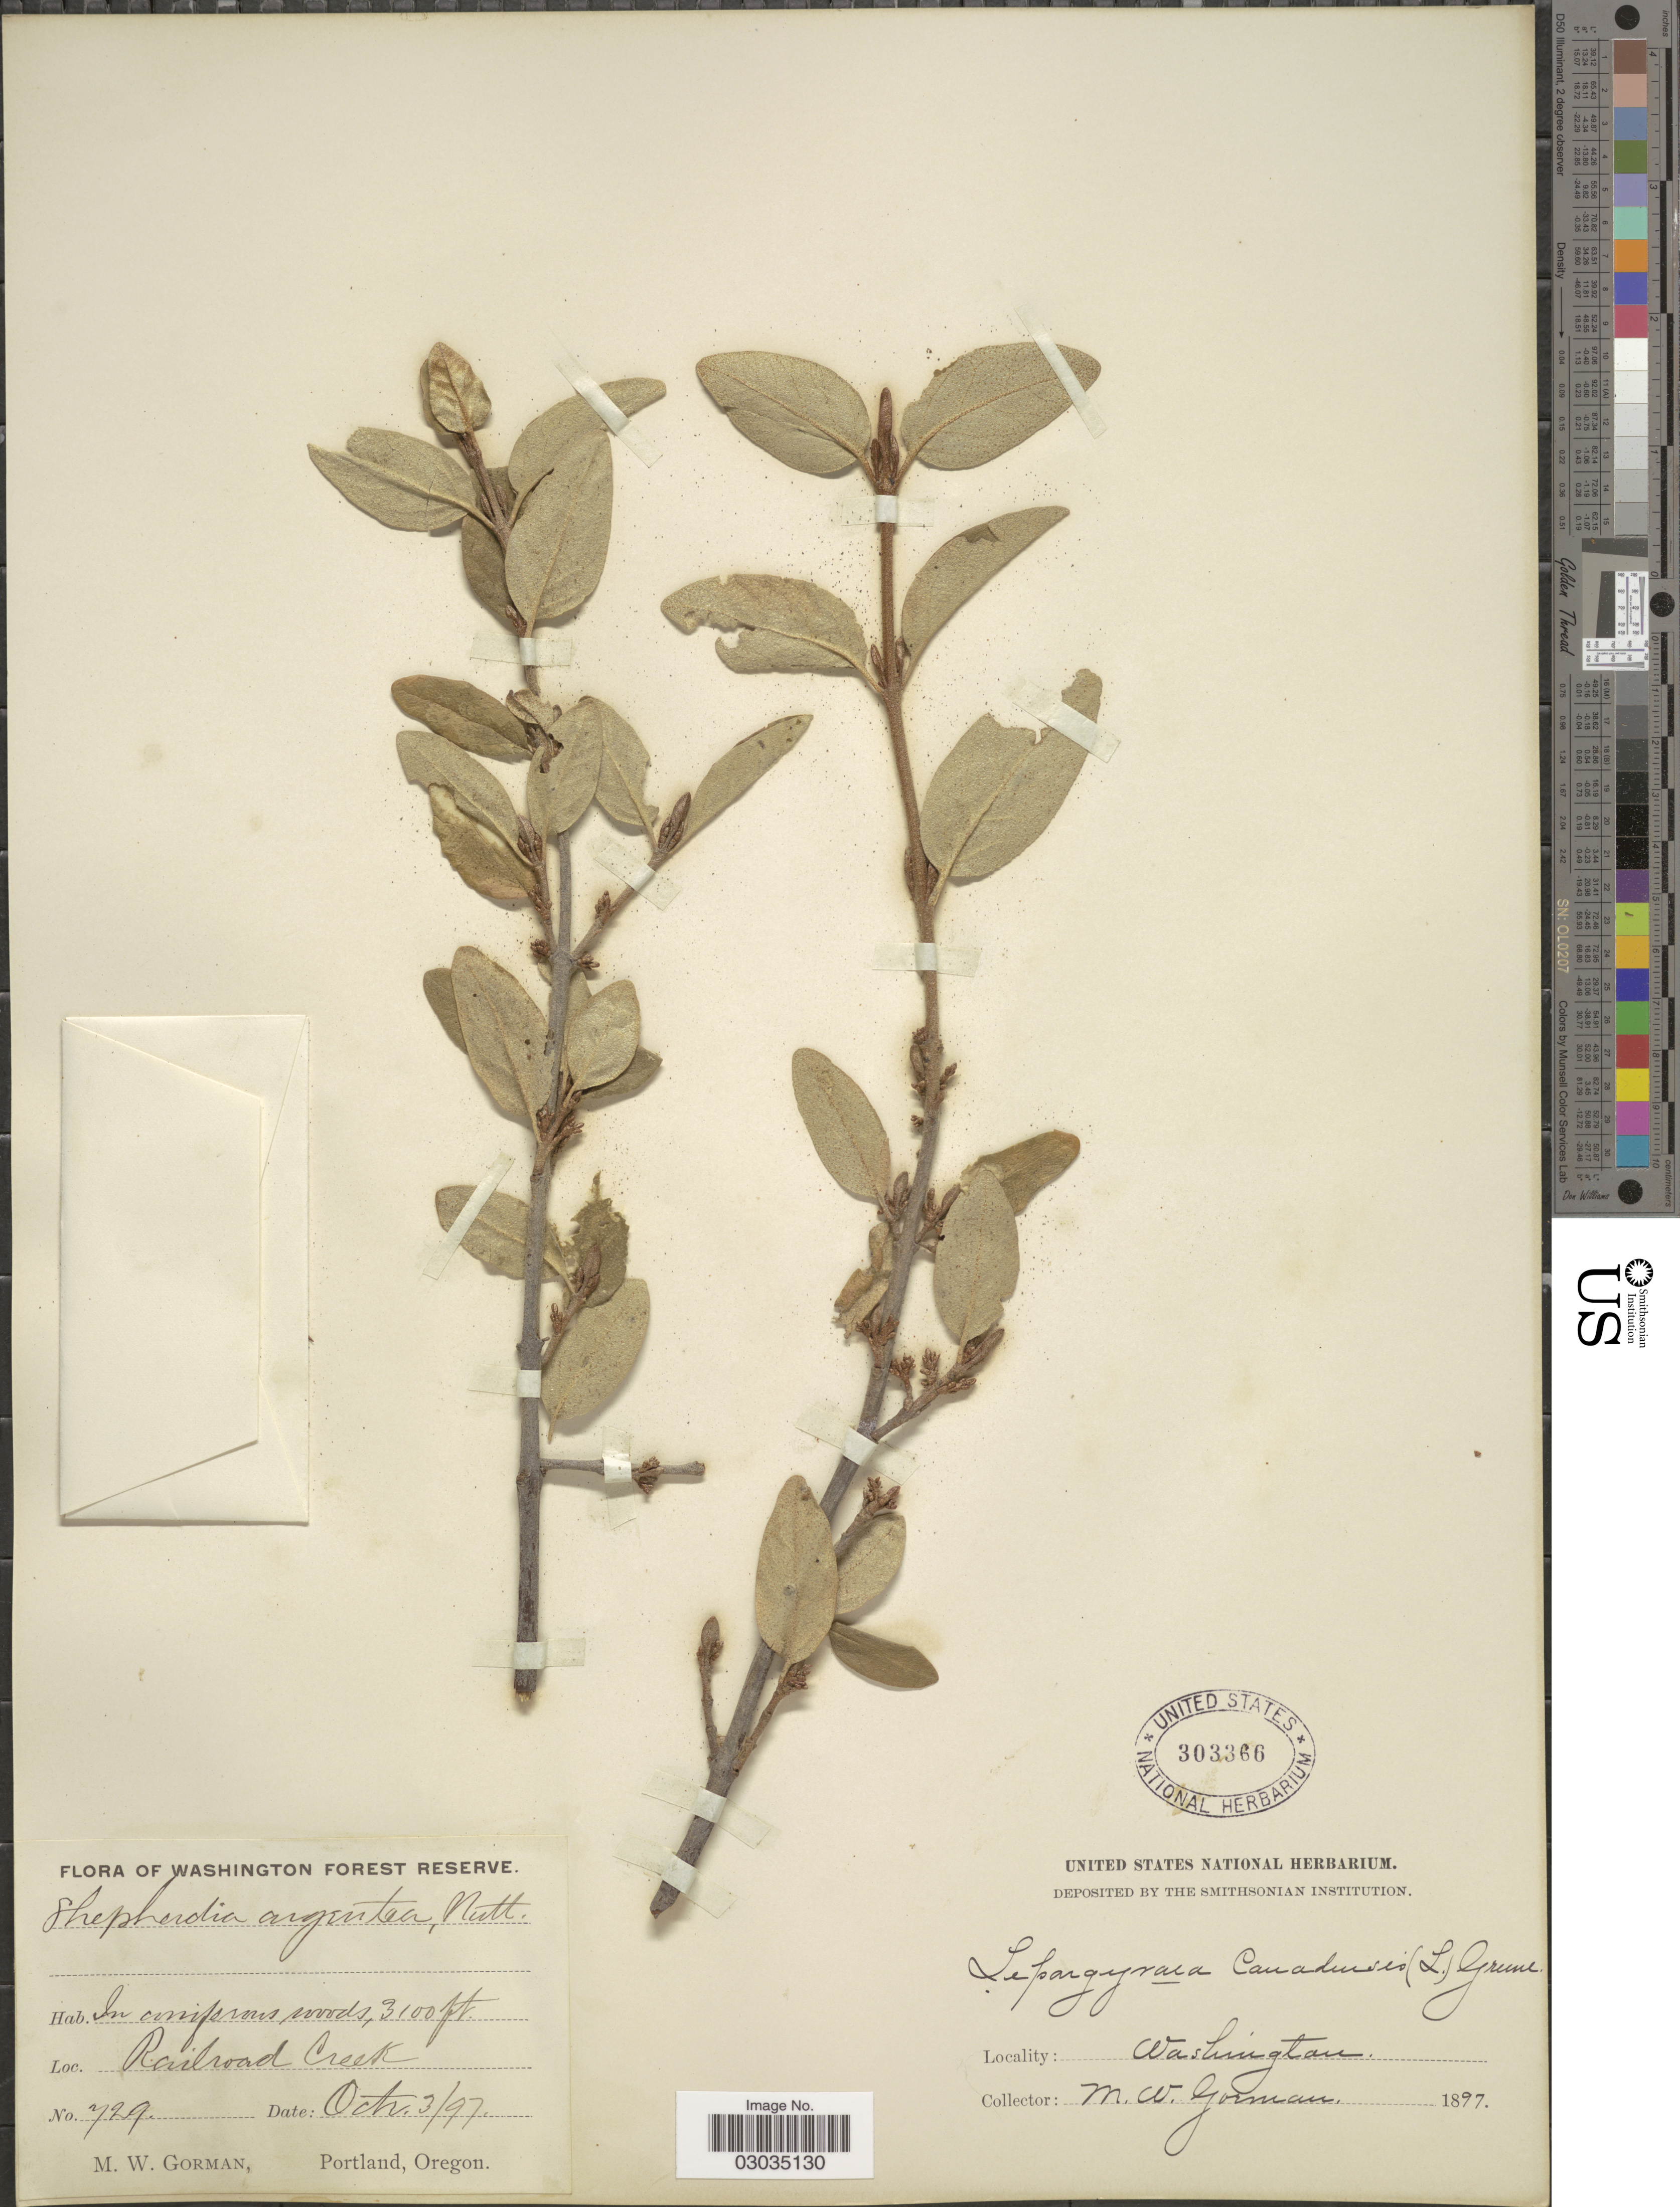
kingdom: Plantae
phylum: Tracheophyta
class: Magnoliopsida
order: Rosales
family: Elaeagnaceae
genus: Shepherdia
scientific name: Shepherdia canadensis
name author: (L.) Nutt.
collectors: M. W. Gorman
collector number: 729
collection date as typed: Transcribed d/m/y: 3/10/97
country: United States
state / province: Washington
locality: Washington Forest Reserve, Railroad Creek.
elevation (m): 945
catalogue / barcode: US 303366